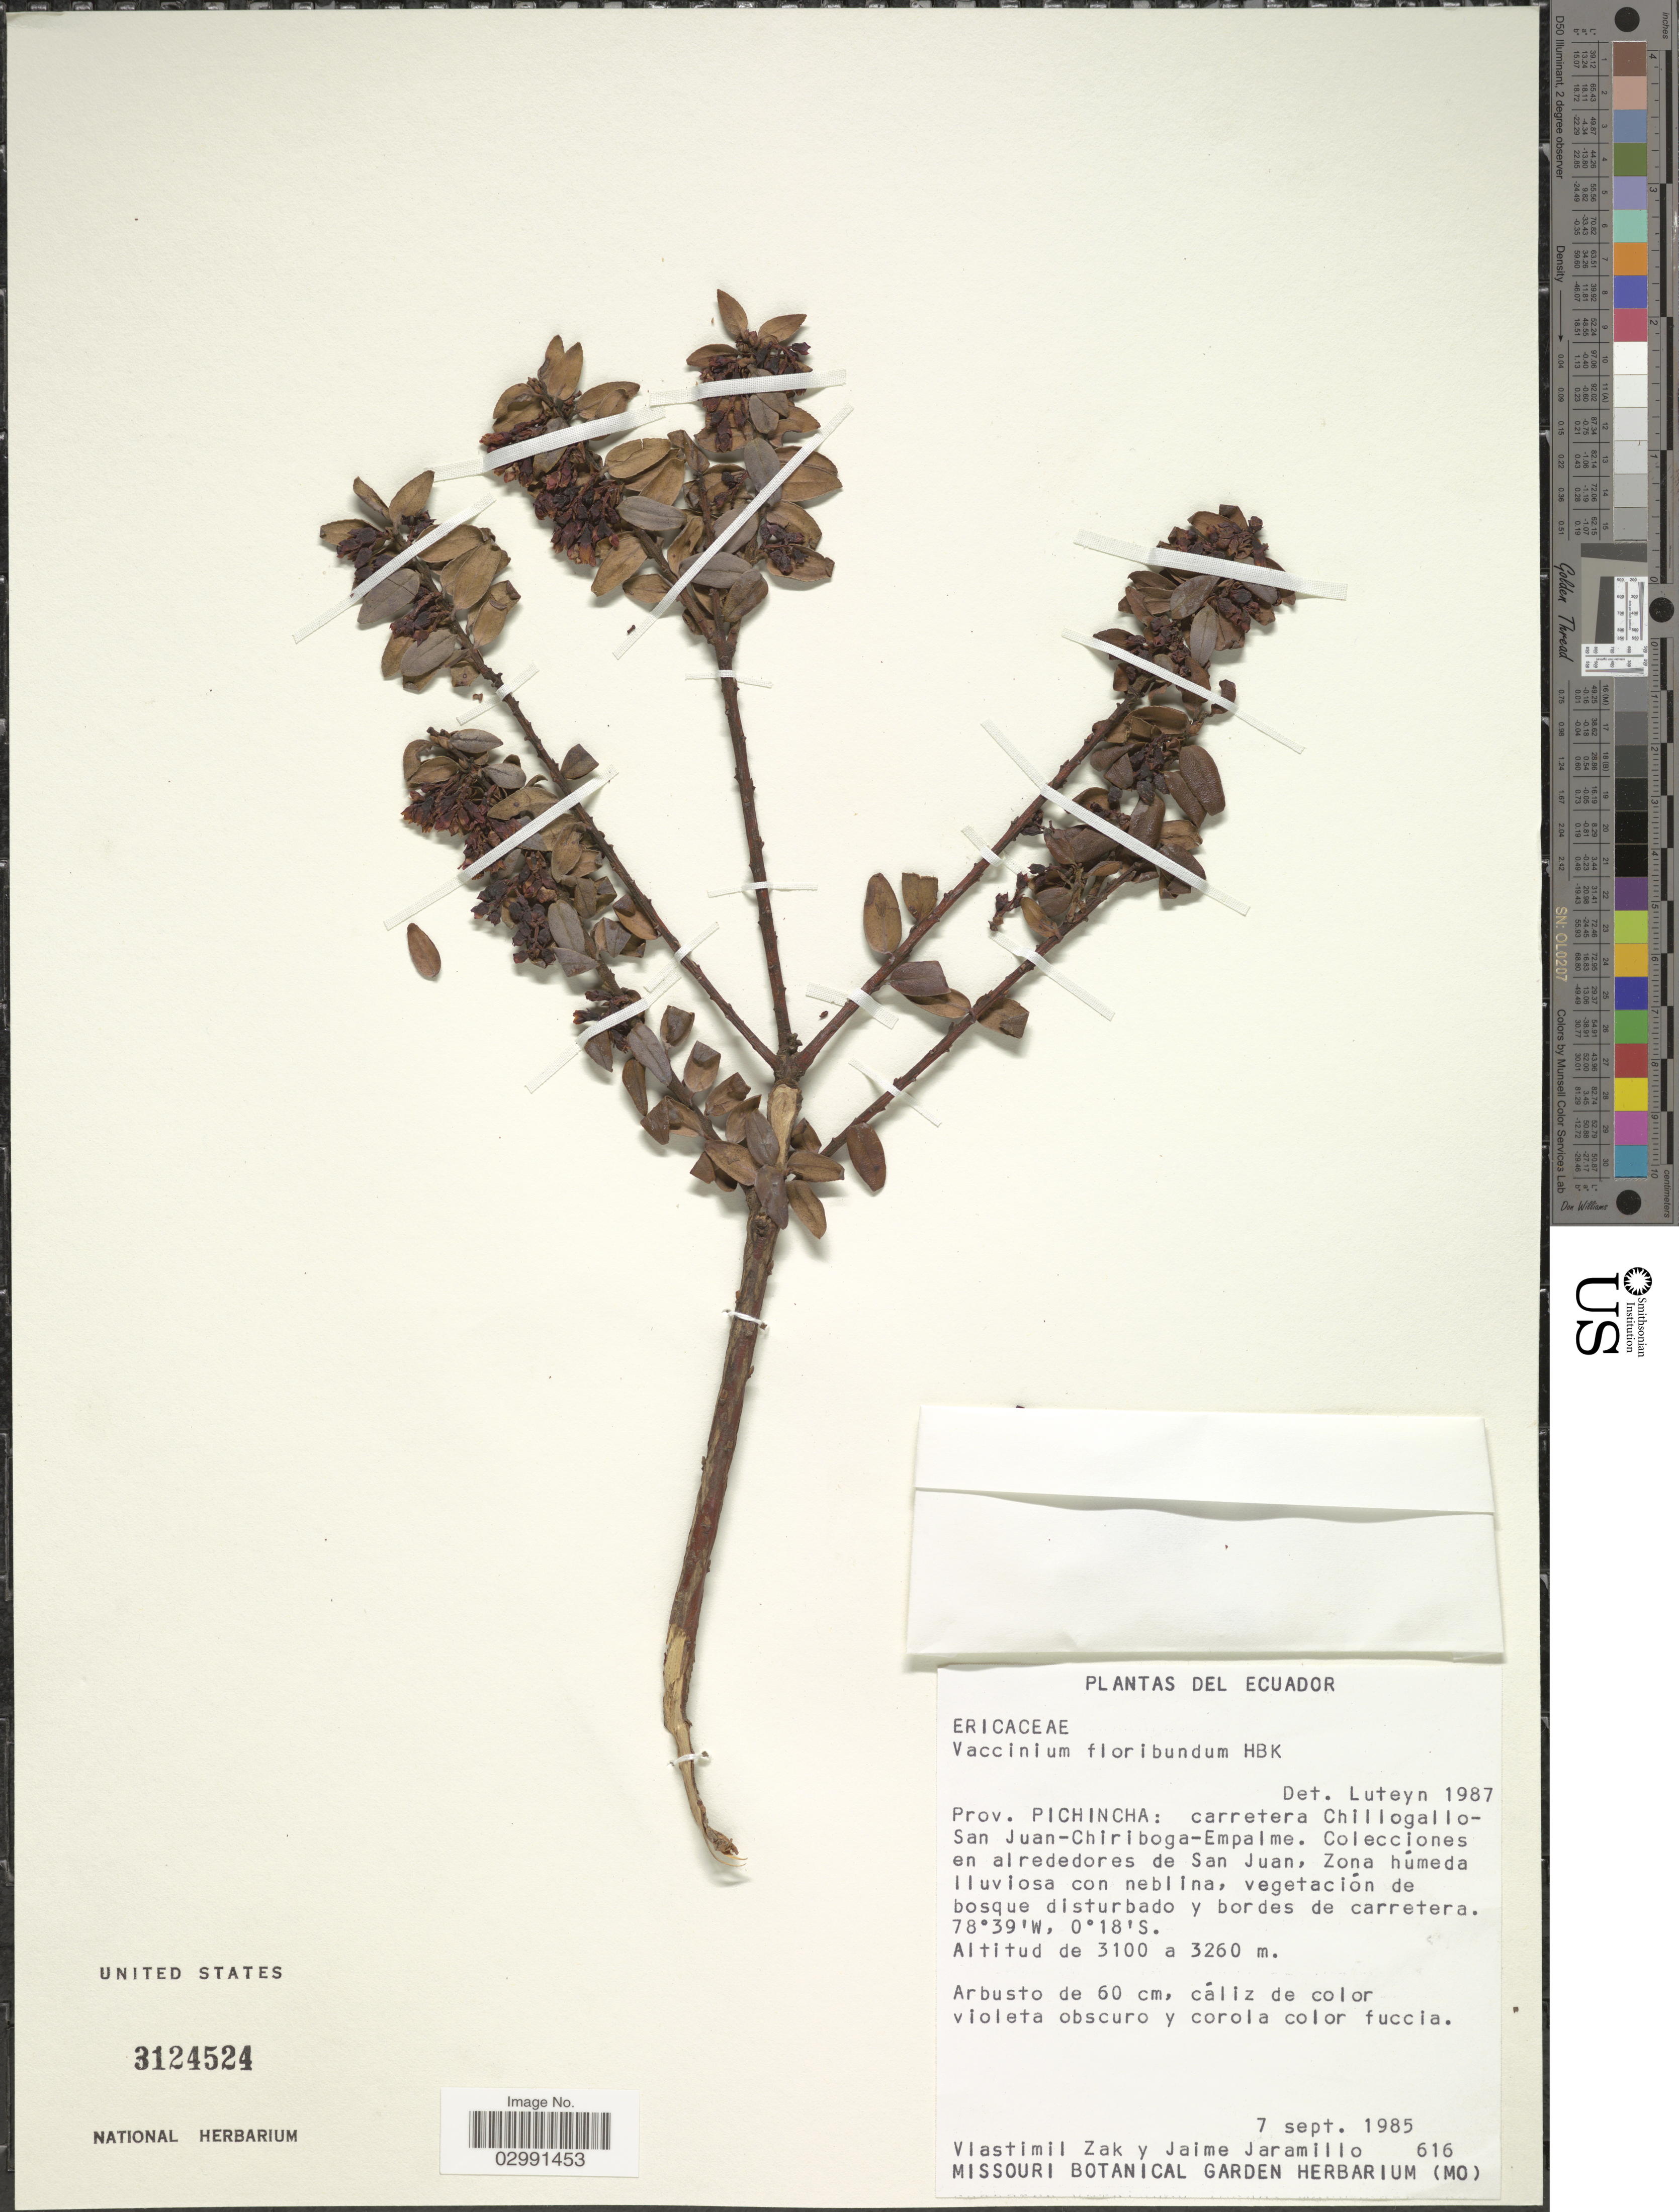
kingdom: Plantae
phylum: Tracheophyta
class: Magnoliopsida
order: Ericales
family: Ericaceae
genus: Vaccinium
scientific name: Vaccinium floribundum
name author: Kunth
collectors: V. Zak & J. Jaramillo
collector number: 616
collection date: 1985-09-07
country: Ecuador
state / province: Pichincha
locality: Carretera Chillogallo-San Juan-Chiriboga-Empalme. Colecciones en alrededores de San Juan, Zona húmeda.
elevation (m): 3260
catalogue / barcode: US 3124524